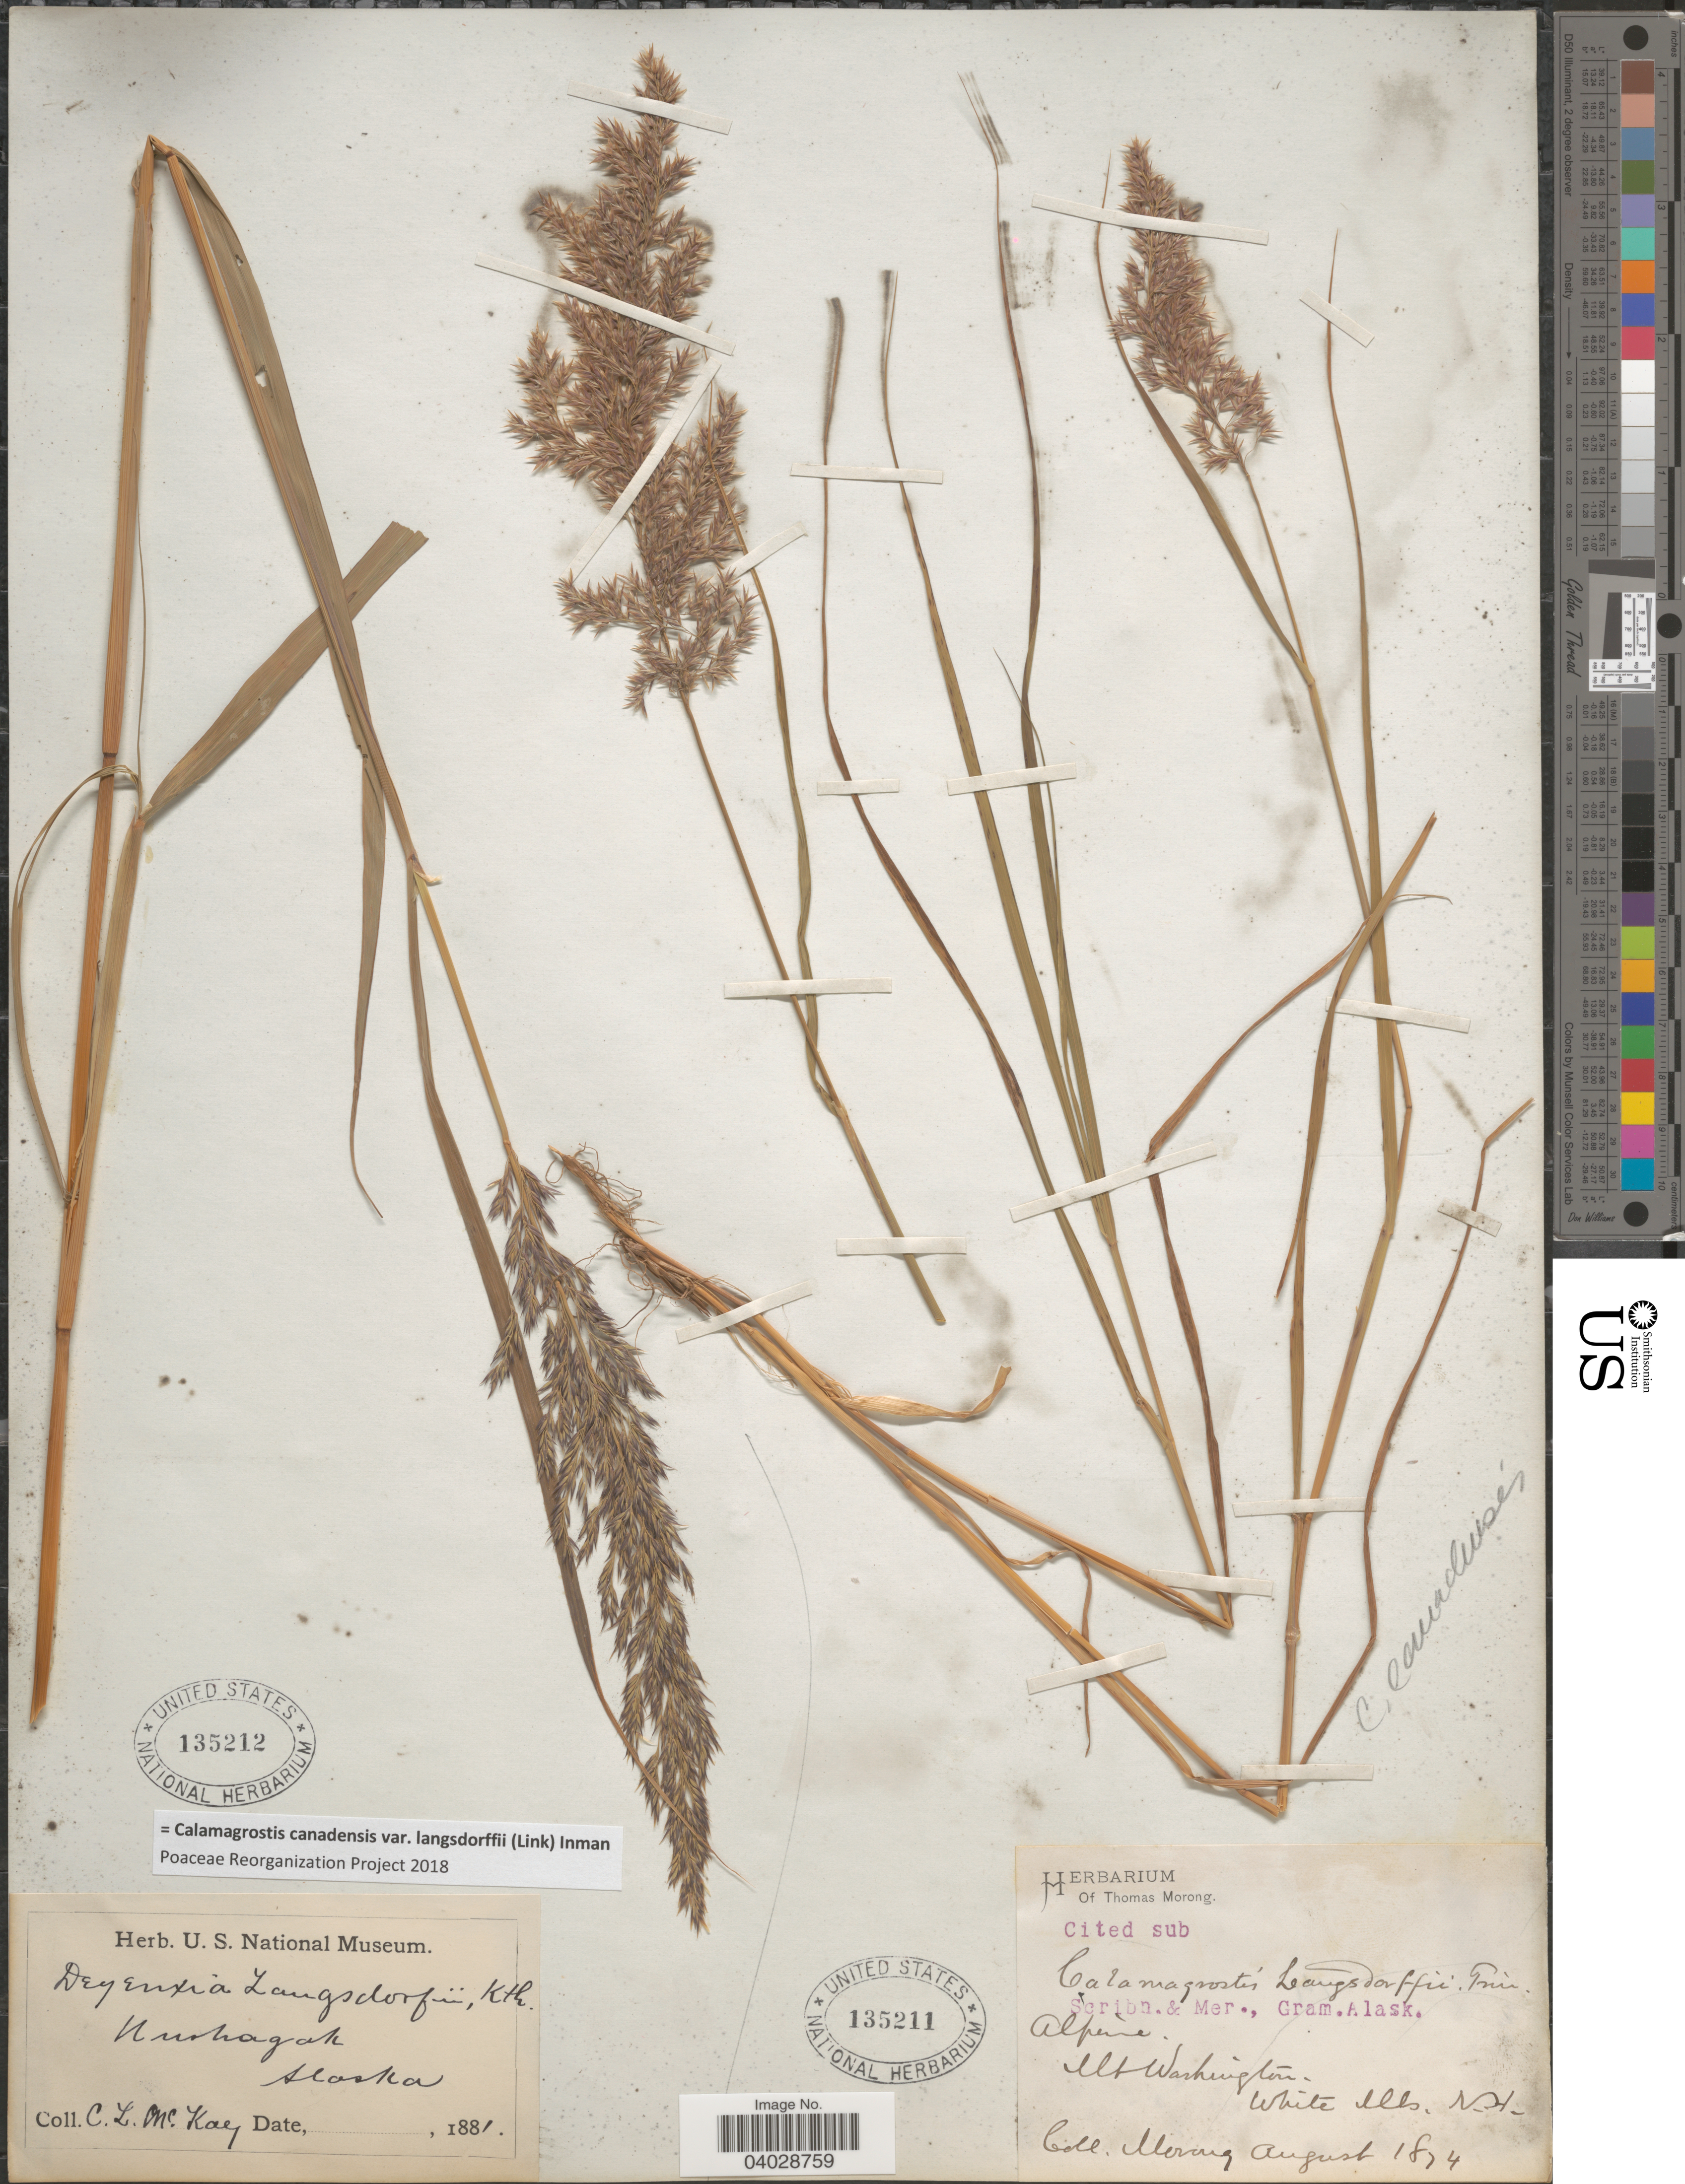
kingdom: Plantae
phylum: Tracheophyta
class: Liliopsida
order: Poales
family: Poaceae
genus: Calamagrostis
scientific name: Calamagrostis canadensis var. langsdorffii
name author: (Link) Inman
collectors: C. McKay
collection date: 1881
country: United States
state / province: Alaska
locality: Nushagak.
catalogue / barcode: US 135212